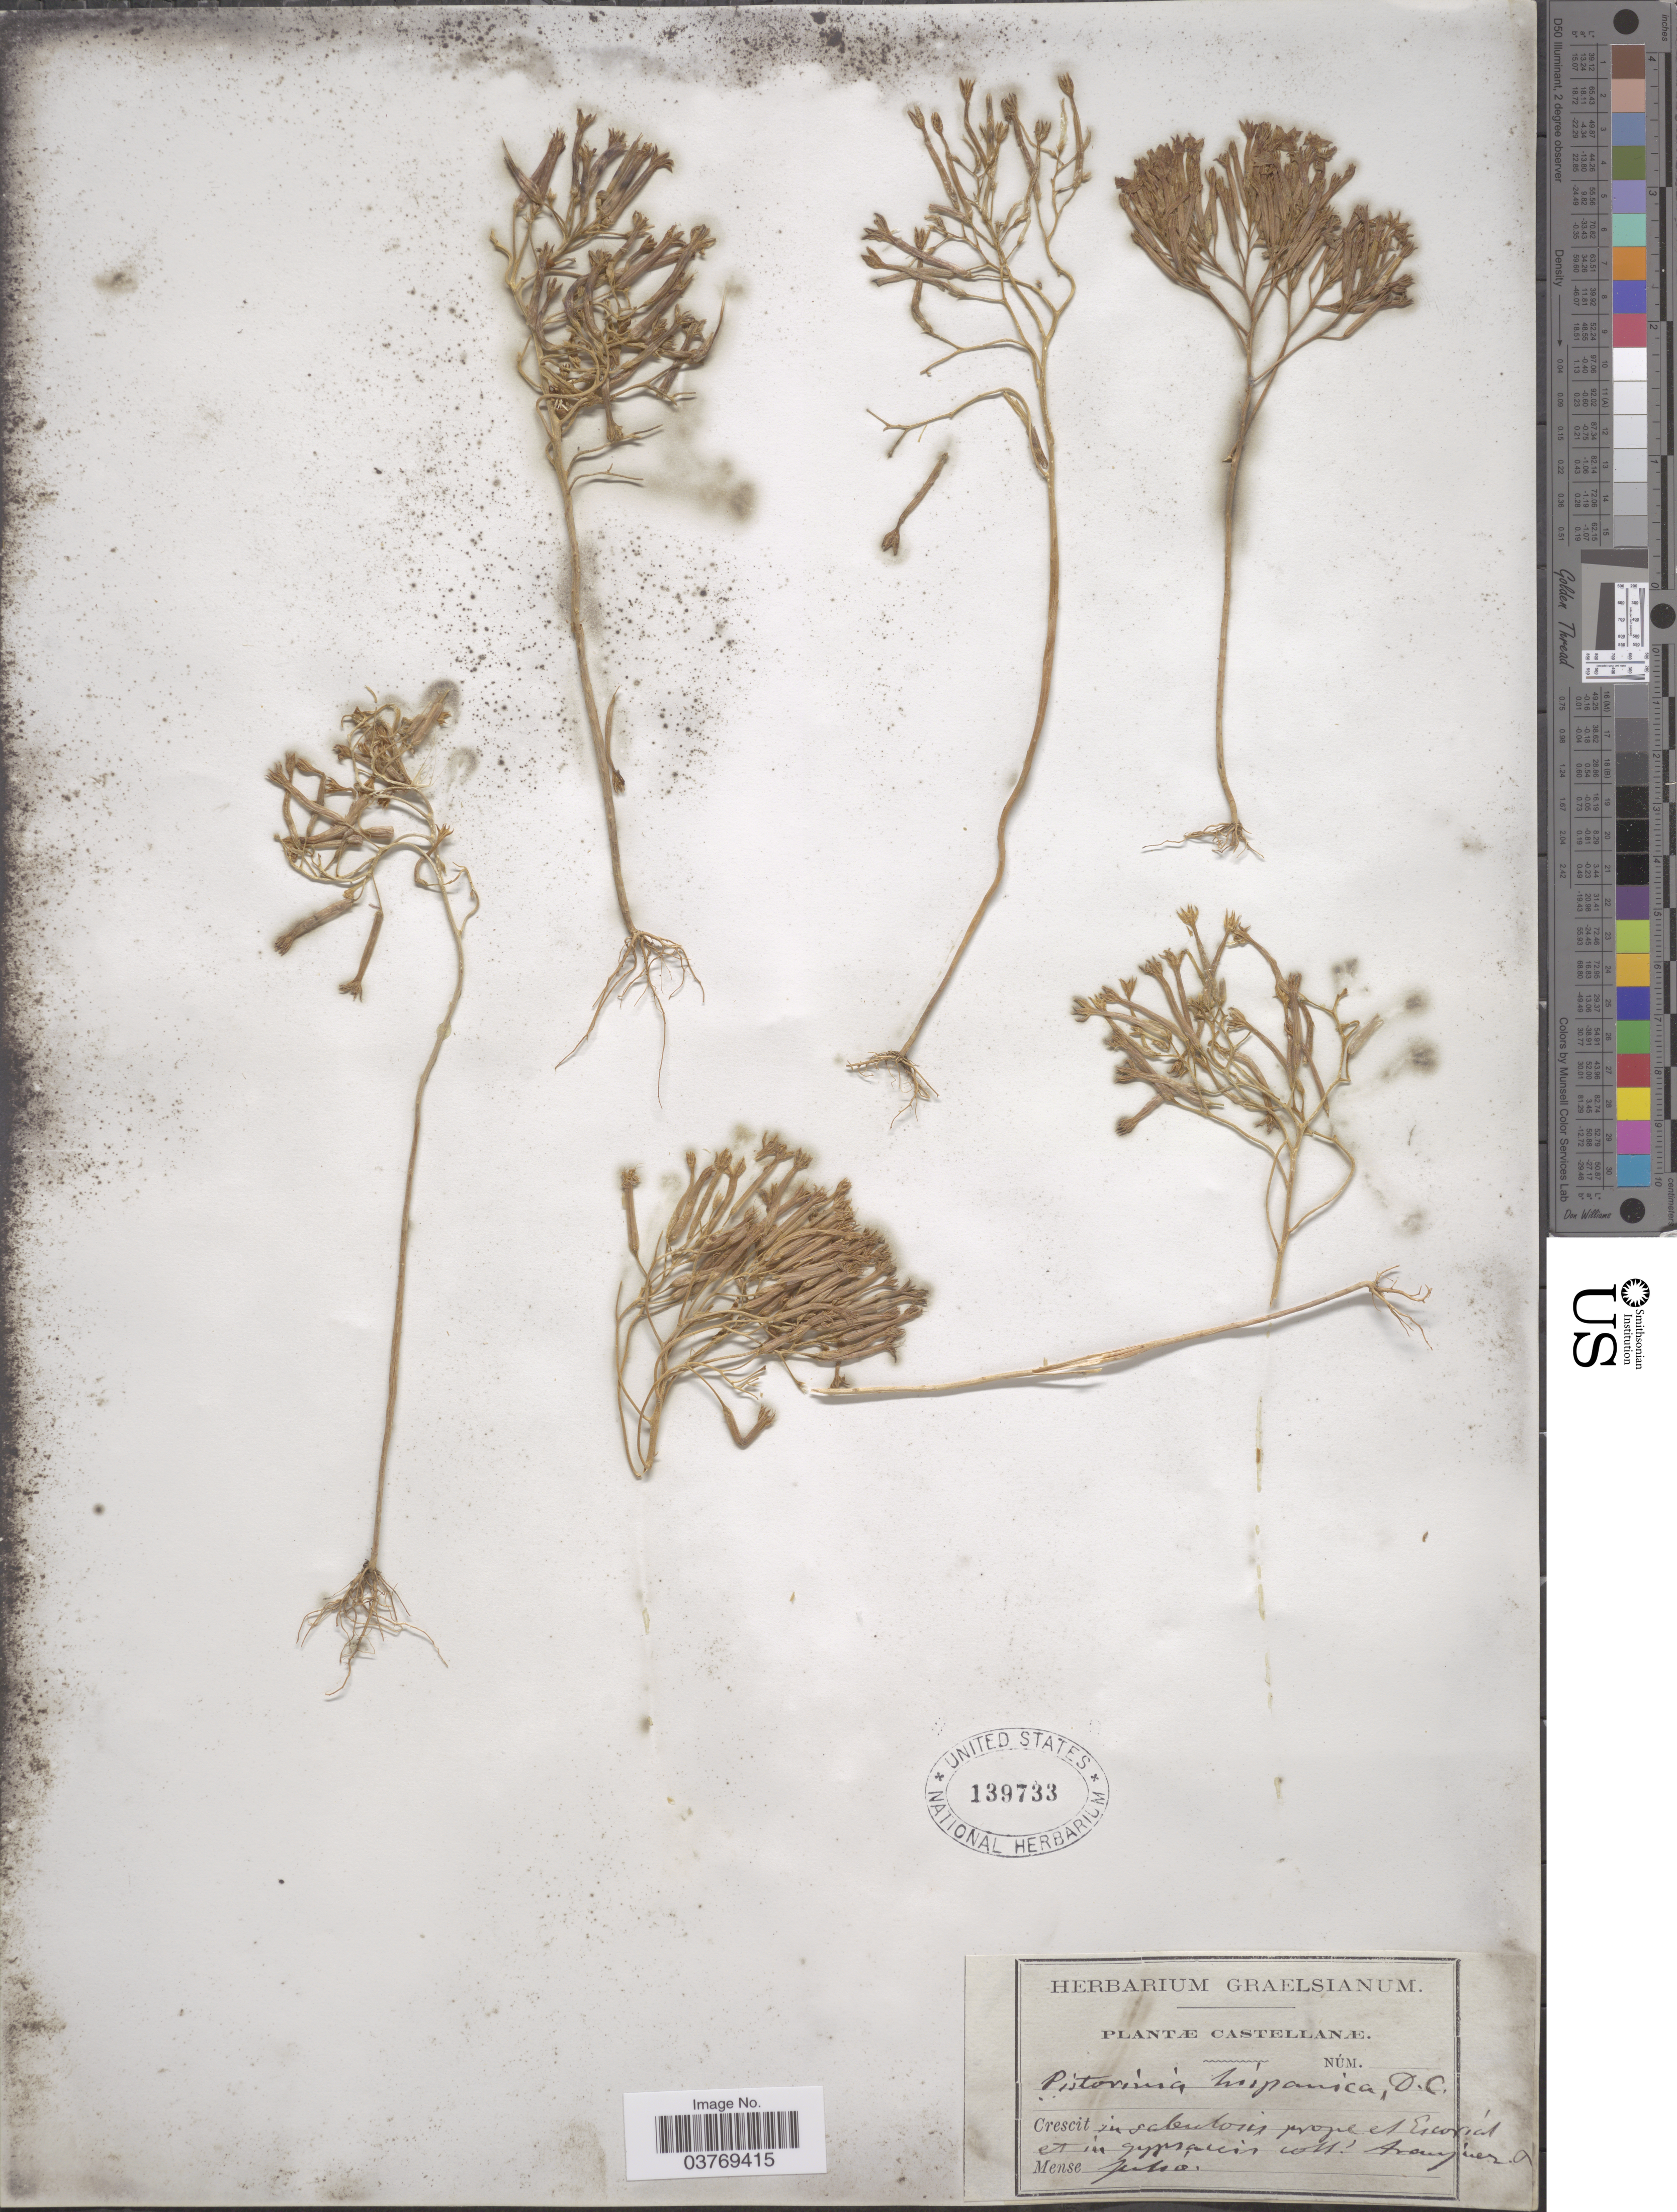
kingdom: Plantae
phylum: Tracheophyta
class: Magnoliopsida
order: Saxifragales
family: Crassulaceae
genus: Pistorinia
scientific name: Pistorinia hispanica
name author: (L.) DC.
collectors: ex Herb. Graelsianum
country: Spain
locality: Castellanæ. Crescit in salentois* prope el Escorial et in gypsanis*. Aranjuez.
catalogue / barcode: US 139733